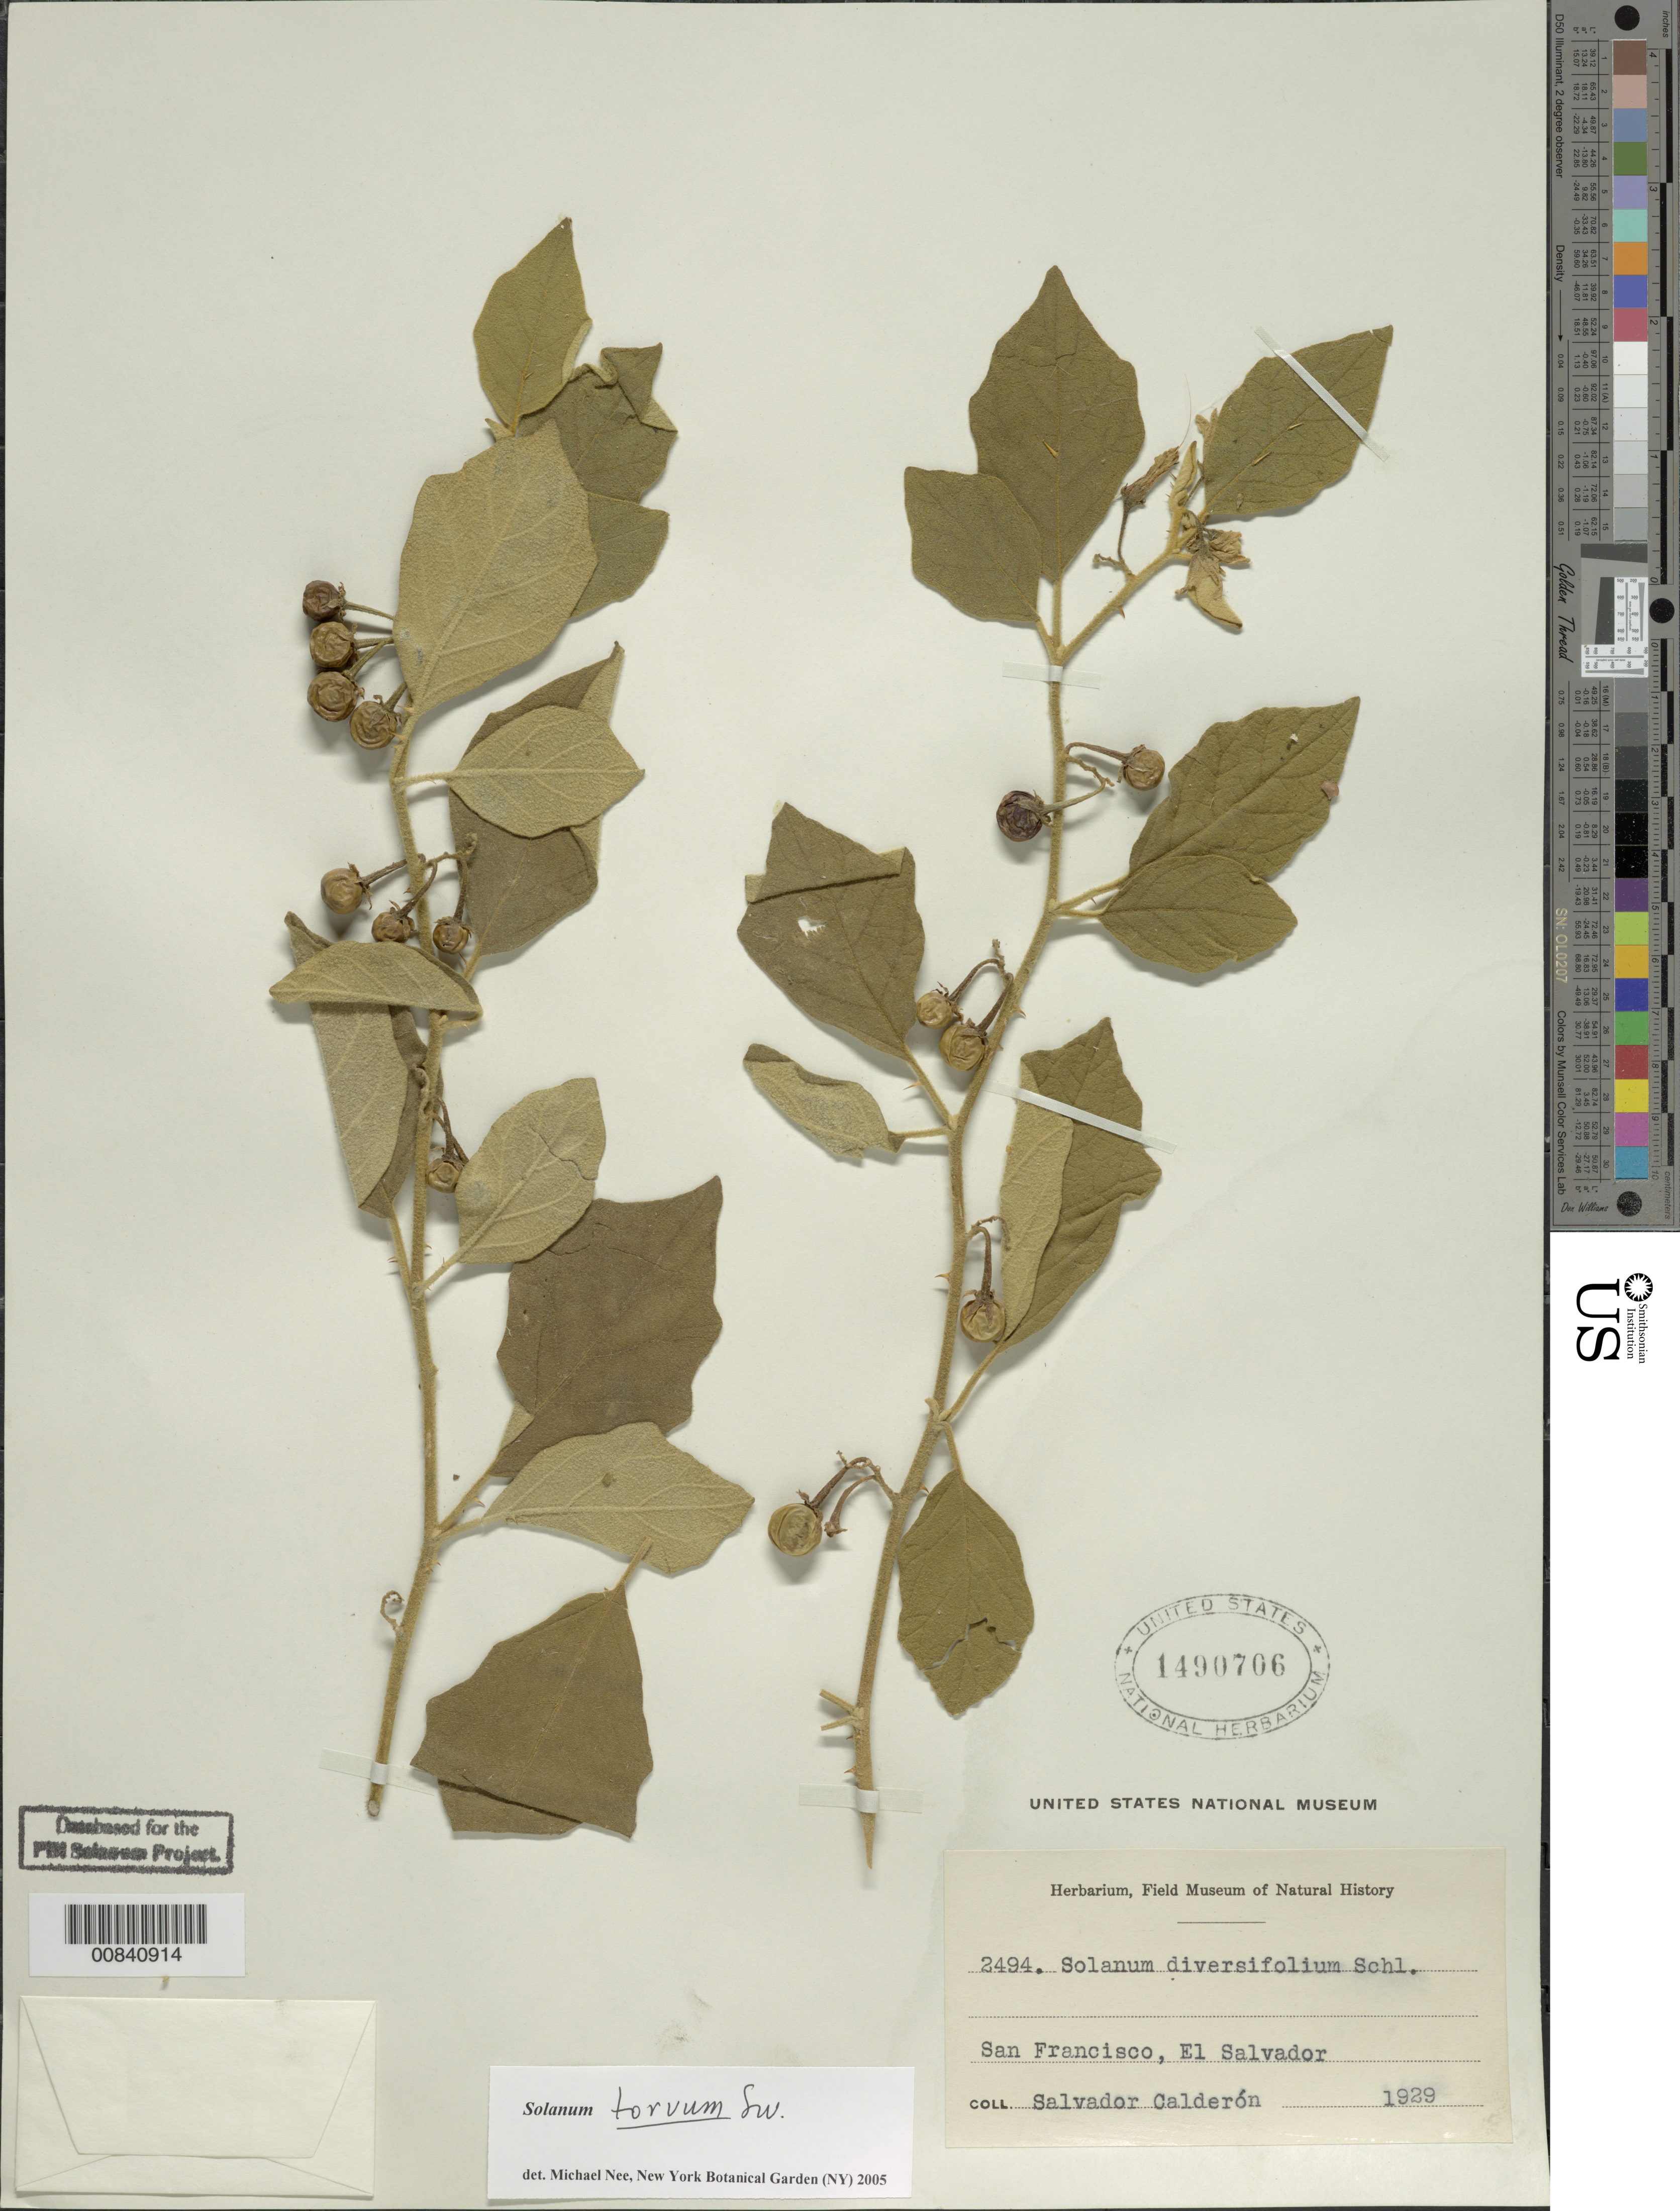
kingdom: Plantae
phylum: Tracheophyta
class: Magnoliopsida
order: Solanales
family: Solanaceae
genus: Solanum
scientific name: Solanum torvum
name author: Sw.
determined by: Nee, Michael H.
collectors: S. Calderón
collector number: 2494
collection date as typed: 1929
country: El Salvador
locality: San Francisco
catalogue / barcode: US 1490706